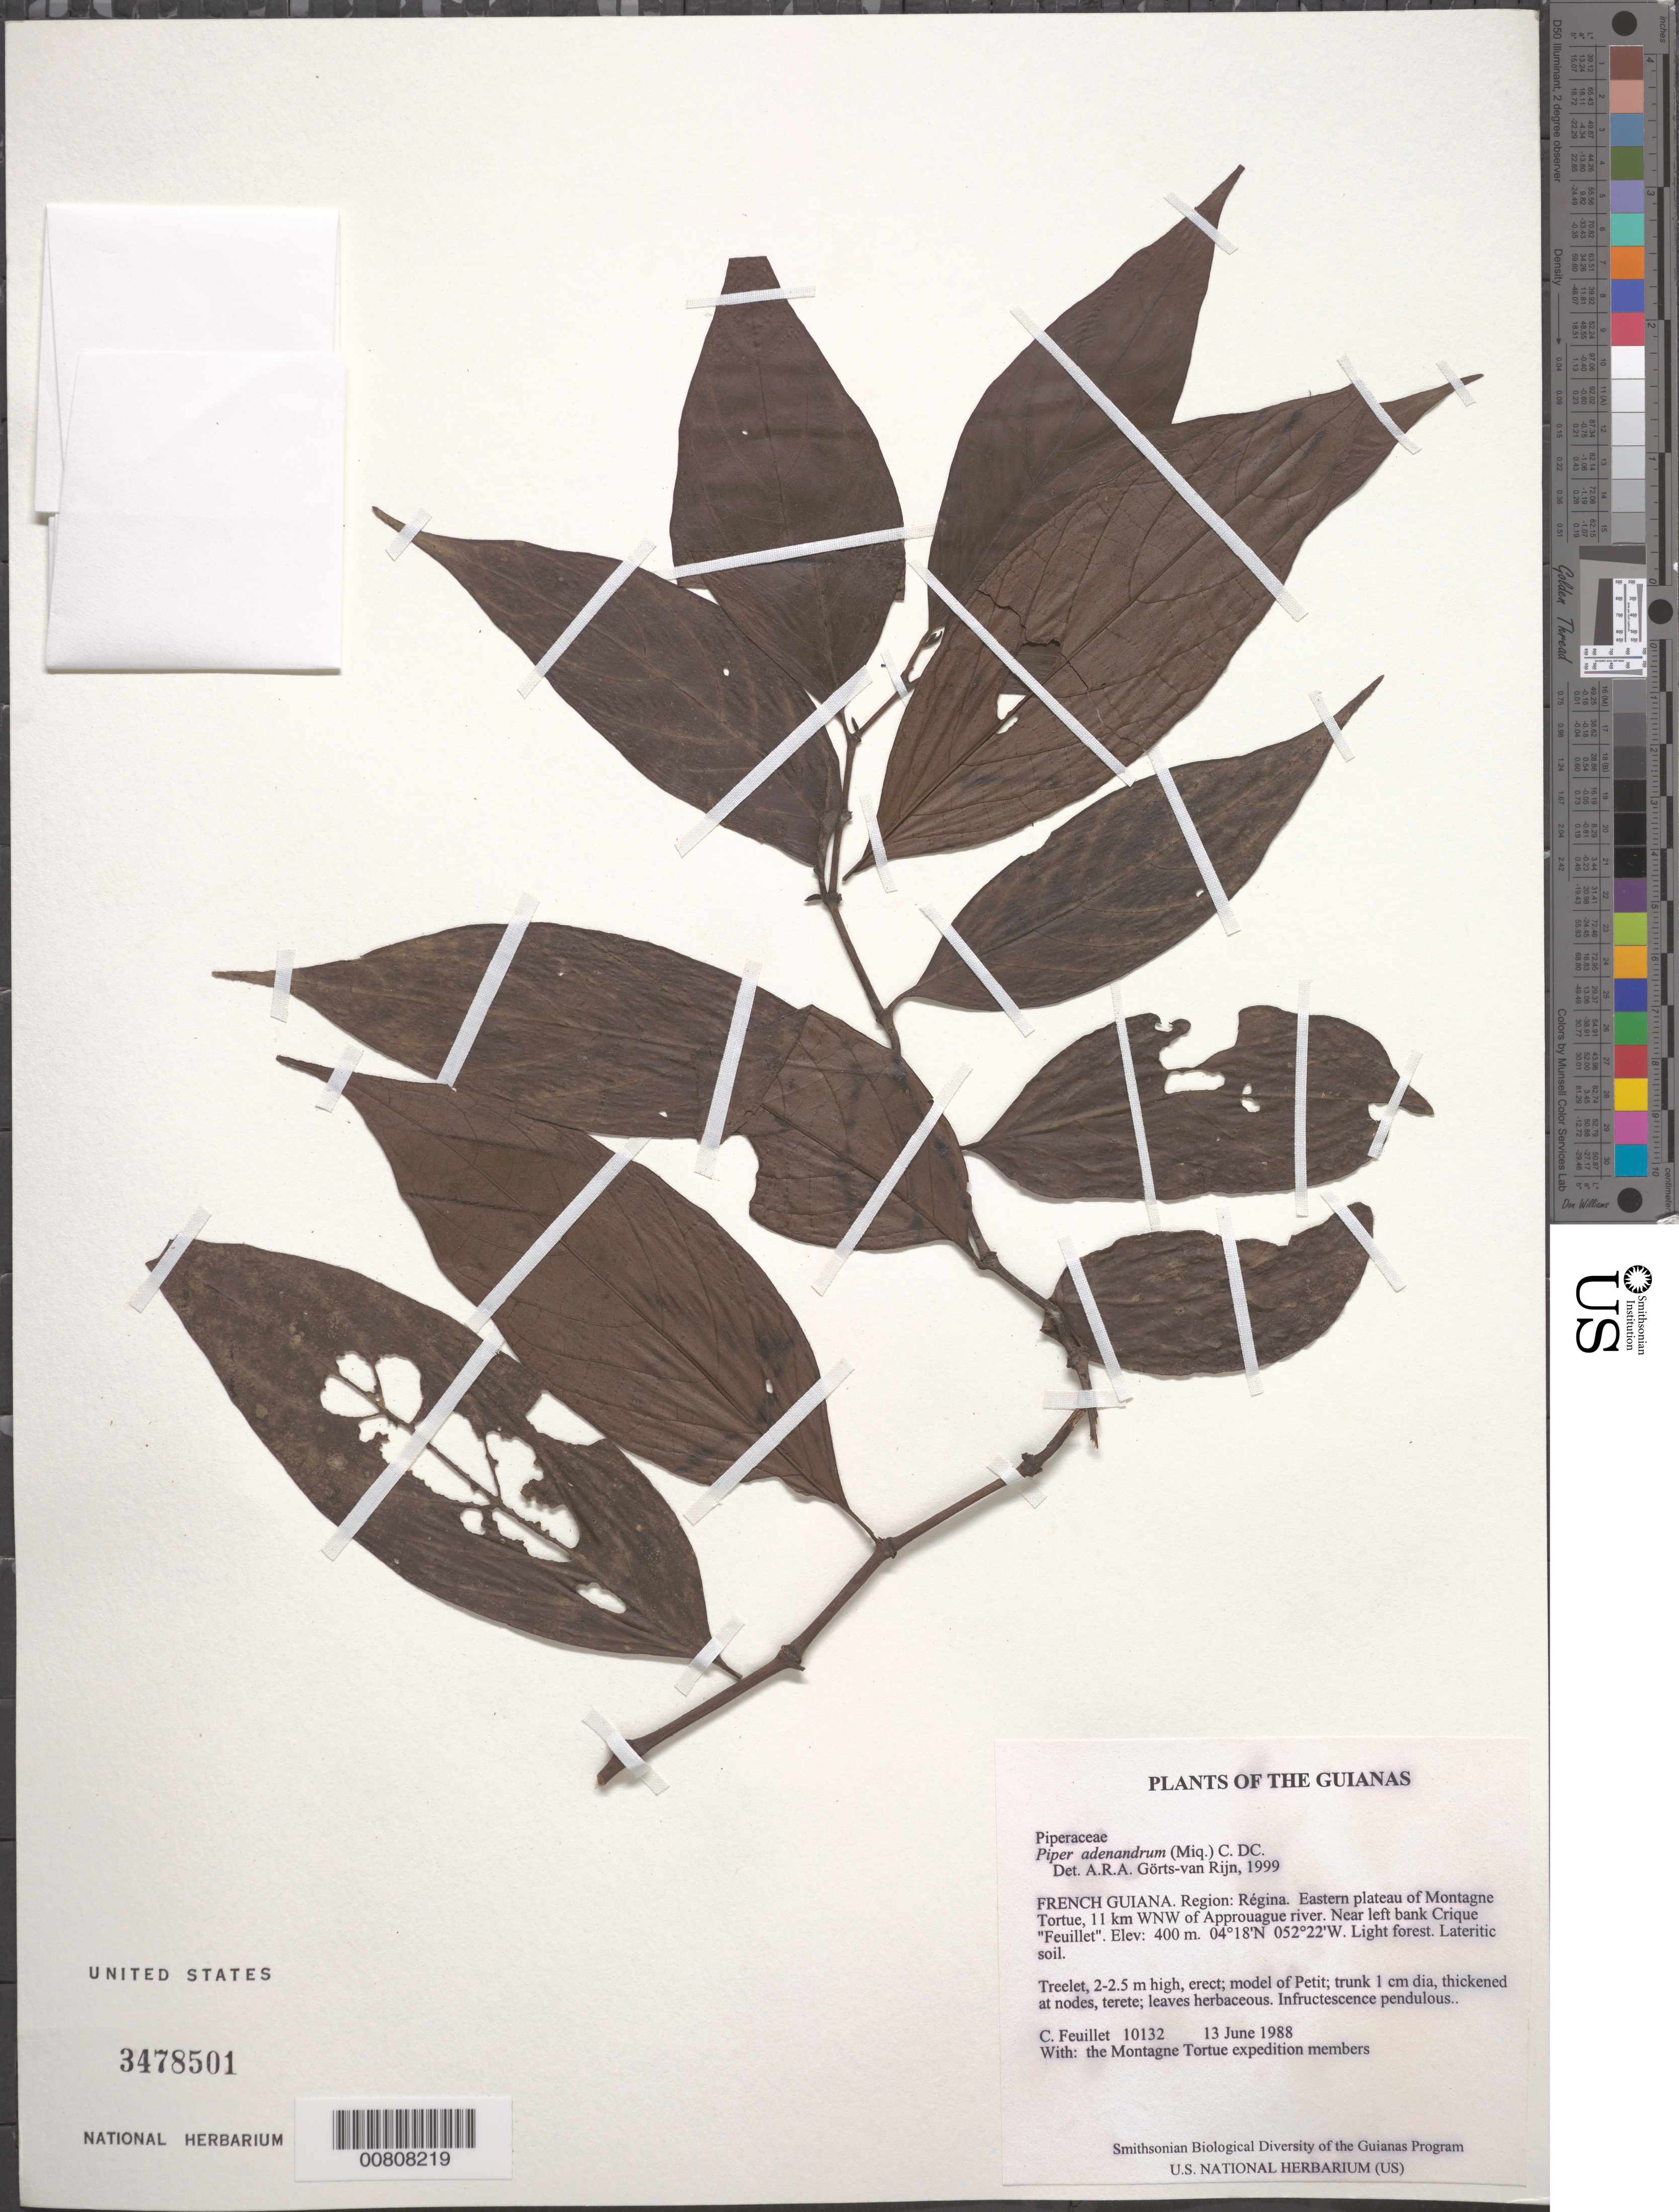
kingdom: Plantae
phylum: Tracheophyta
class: Magnoliopsida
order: Piperales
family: Piperaceae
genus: Piper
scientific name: Piper adenandrum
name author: (Miq.) C. DC.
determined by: Görts-van Rijn, A. R. A.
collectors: C. Feuillet & Montagne Torte Exped. members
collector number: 10132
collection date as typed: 13 June 1988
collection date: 1988-06-13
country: French Guiana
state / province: Cayenne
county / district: Regina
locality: Eastern plateau of Montagne Tortue, 11 km WNW of Approuague river. Near left bank Crique "Feuillet"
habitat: Light forest. Lateritic soil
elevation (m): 400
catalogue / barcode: US 3478501